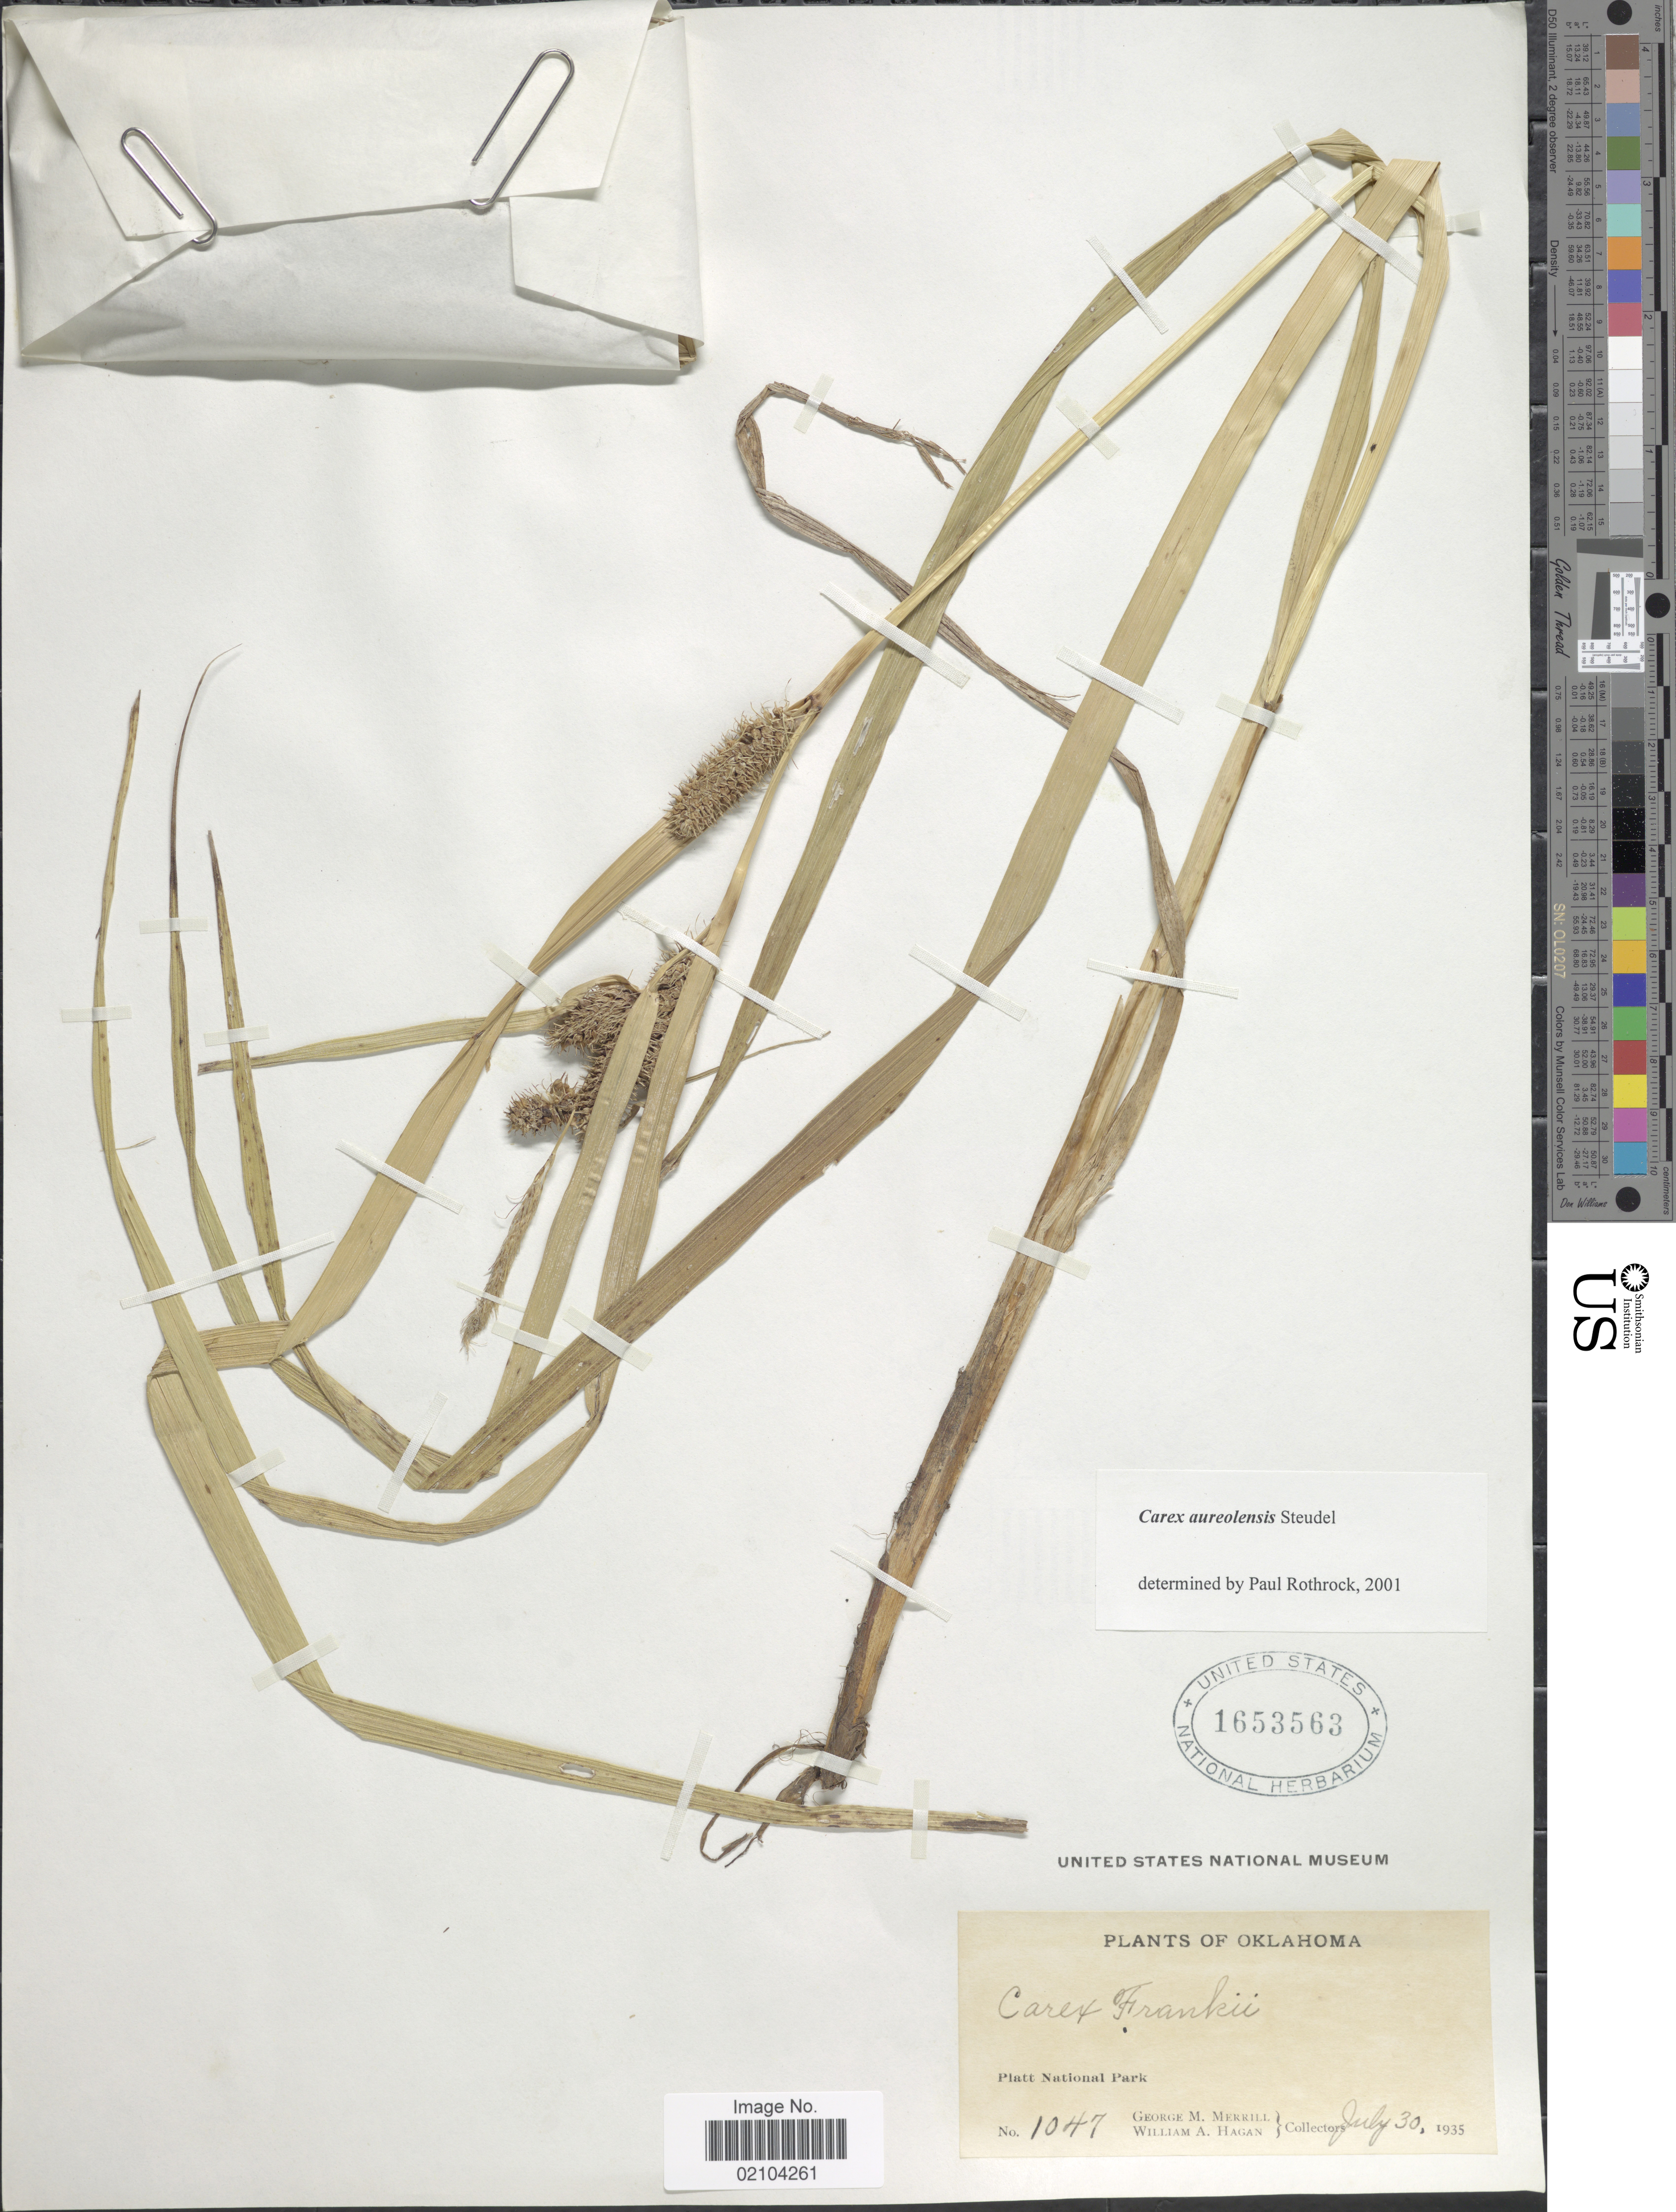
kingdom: Plantae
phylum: Tracheophyta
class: Liliopsida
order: Poales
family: Cyperaceae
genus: Carex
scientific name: Carex aureolensis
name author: Steud.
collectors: G. M. Merrill & W. Hagan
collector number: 1047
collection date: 1935-07-30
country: United States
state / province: Oklahoma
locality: Platt National Park, Oklahoma.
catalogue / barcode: US 1653563